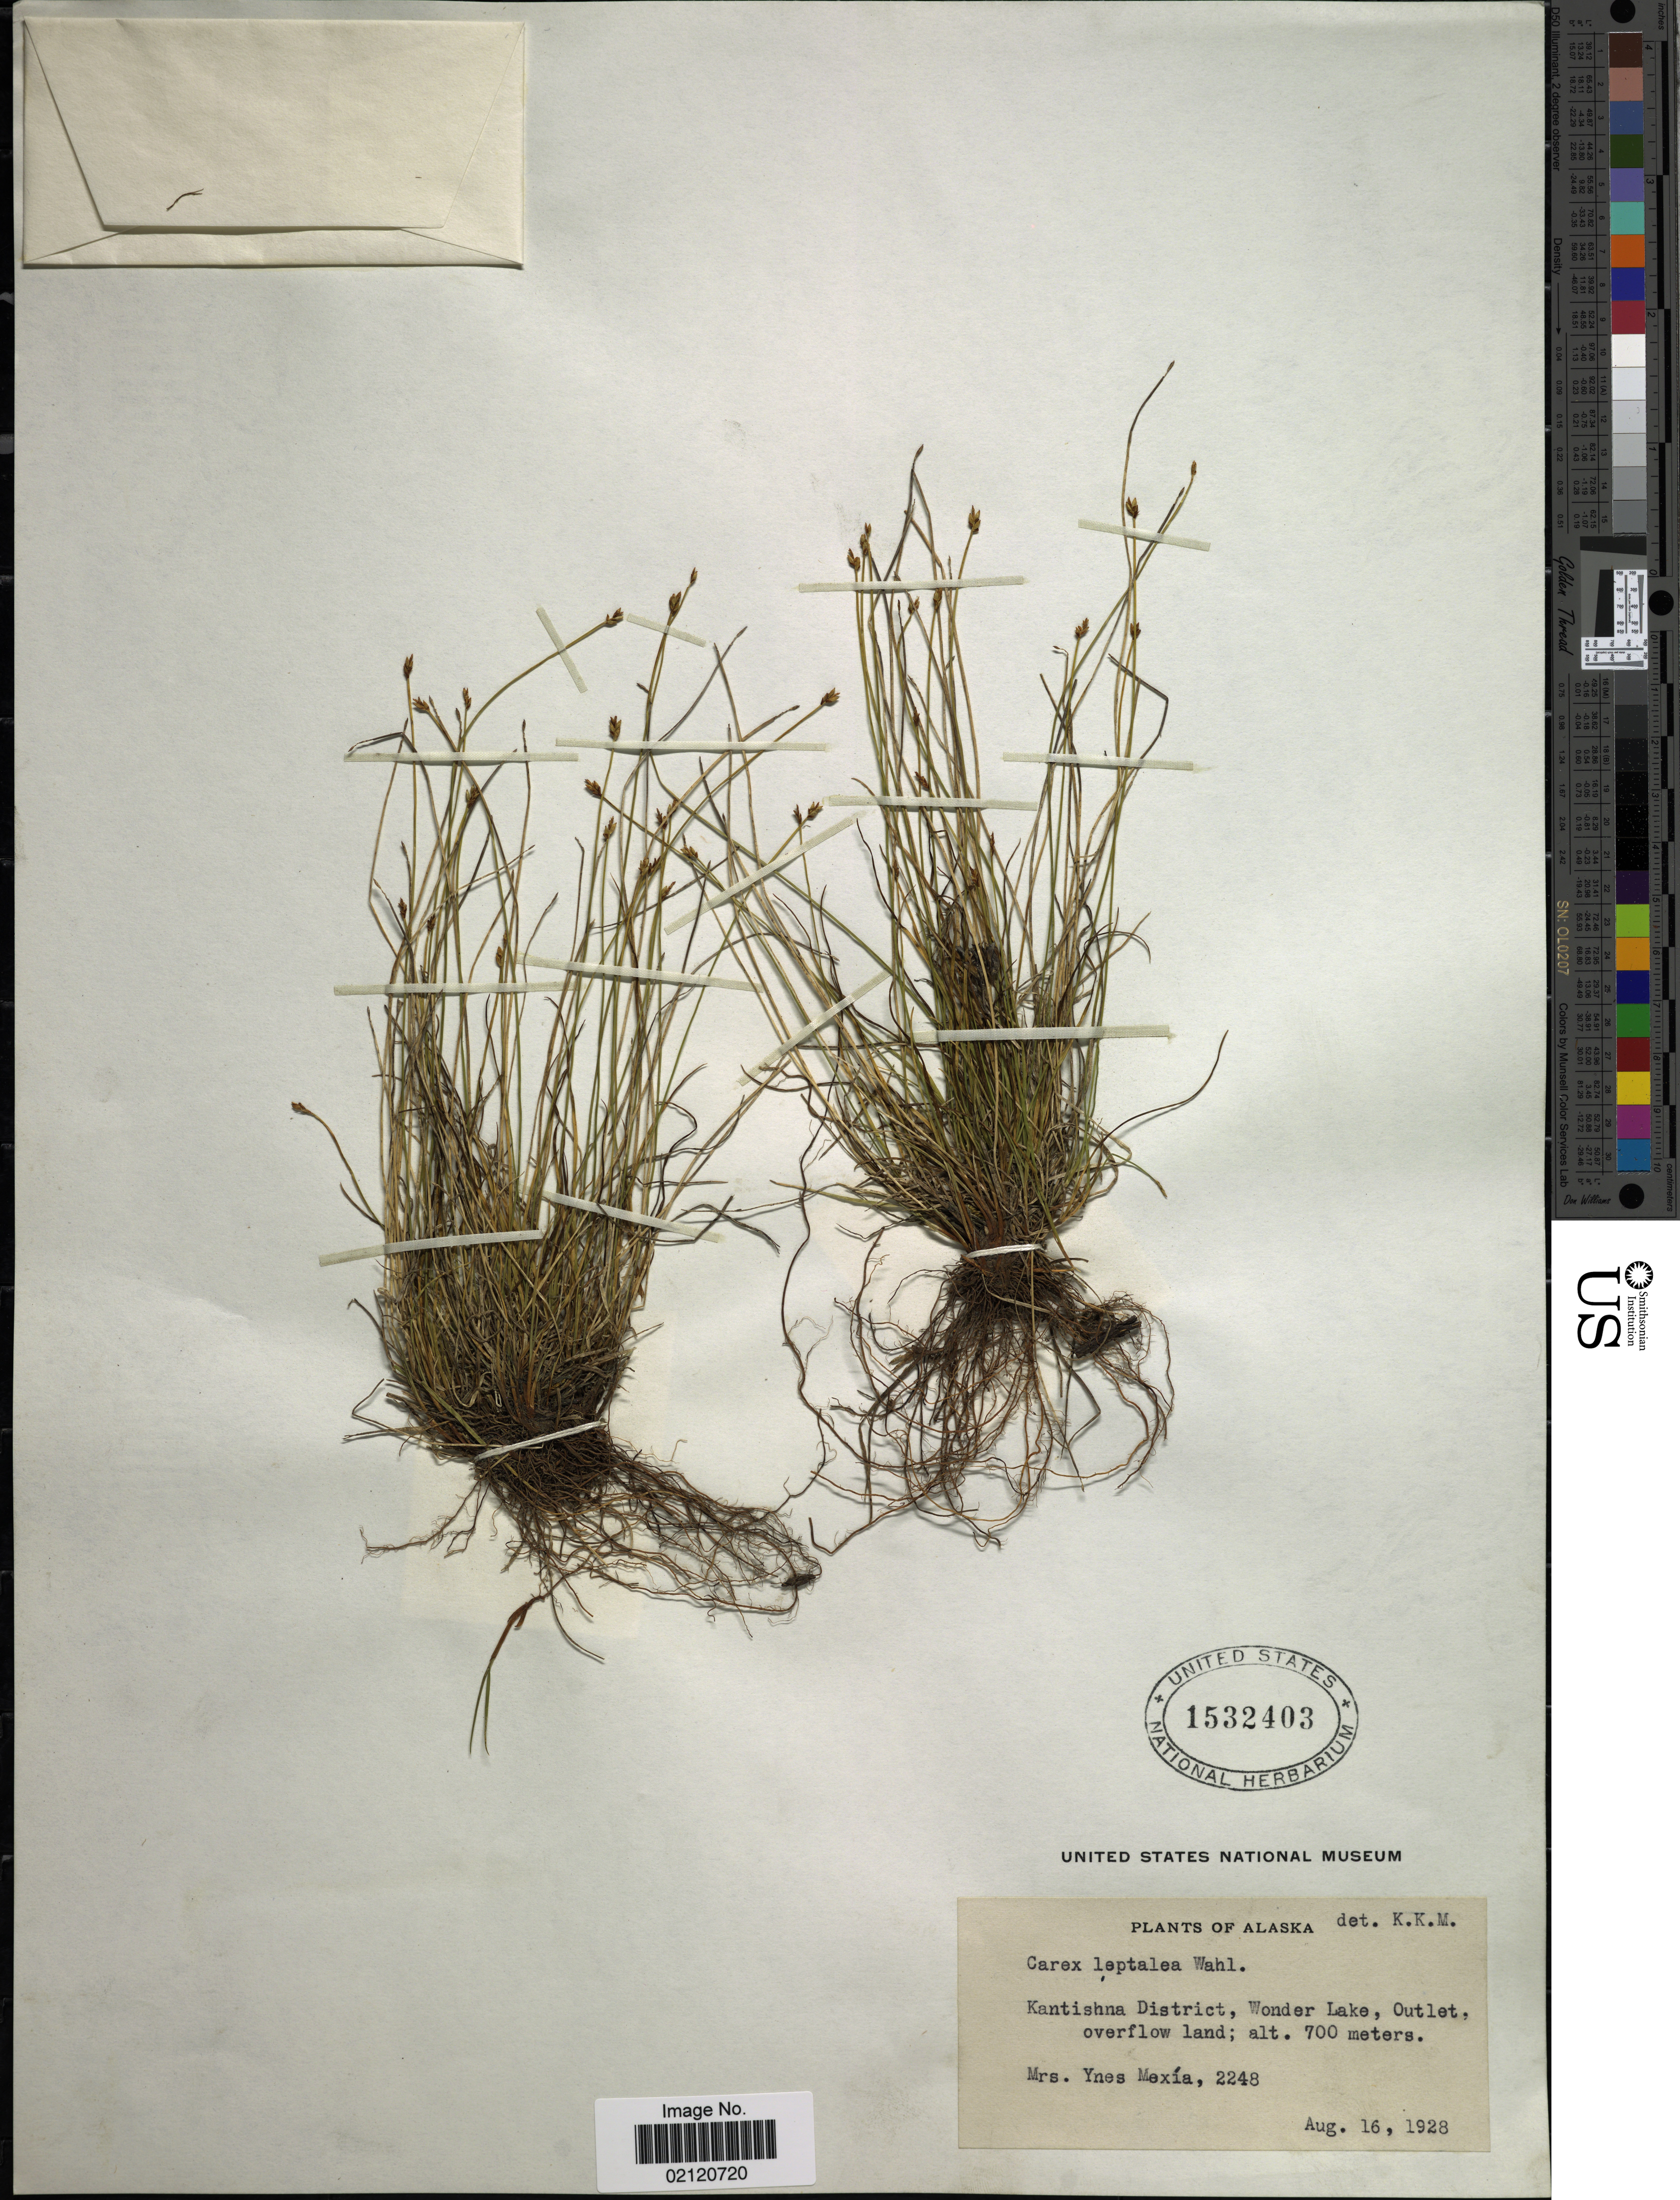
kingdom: Plantae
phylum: Tracheophyta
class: Liliopsida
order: Poales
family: Cyperaceae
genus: Carex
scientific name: Carex leptalea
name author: Wahlenb.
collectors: Y. Mexia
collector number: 2248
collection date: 1928-08-16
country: United States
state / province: Alaska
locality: Kantishna District, Wonder Lake, Outlet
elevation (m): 700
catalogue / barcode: US 1532403